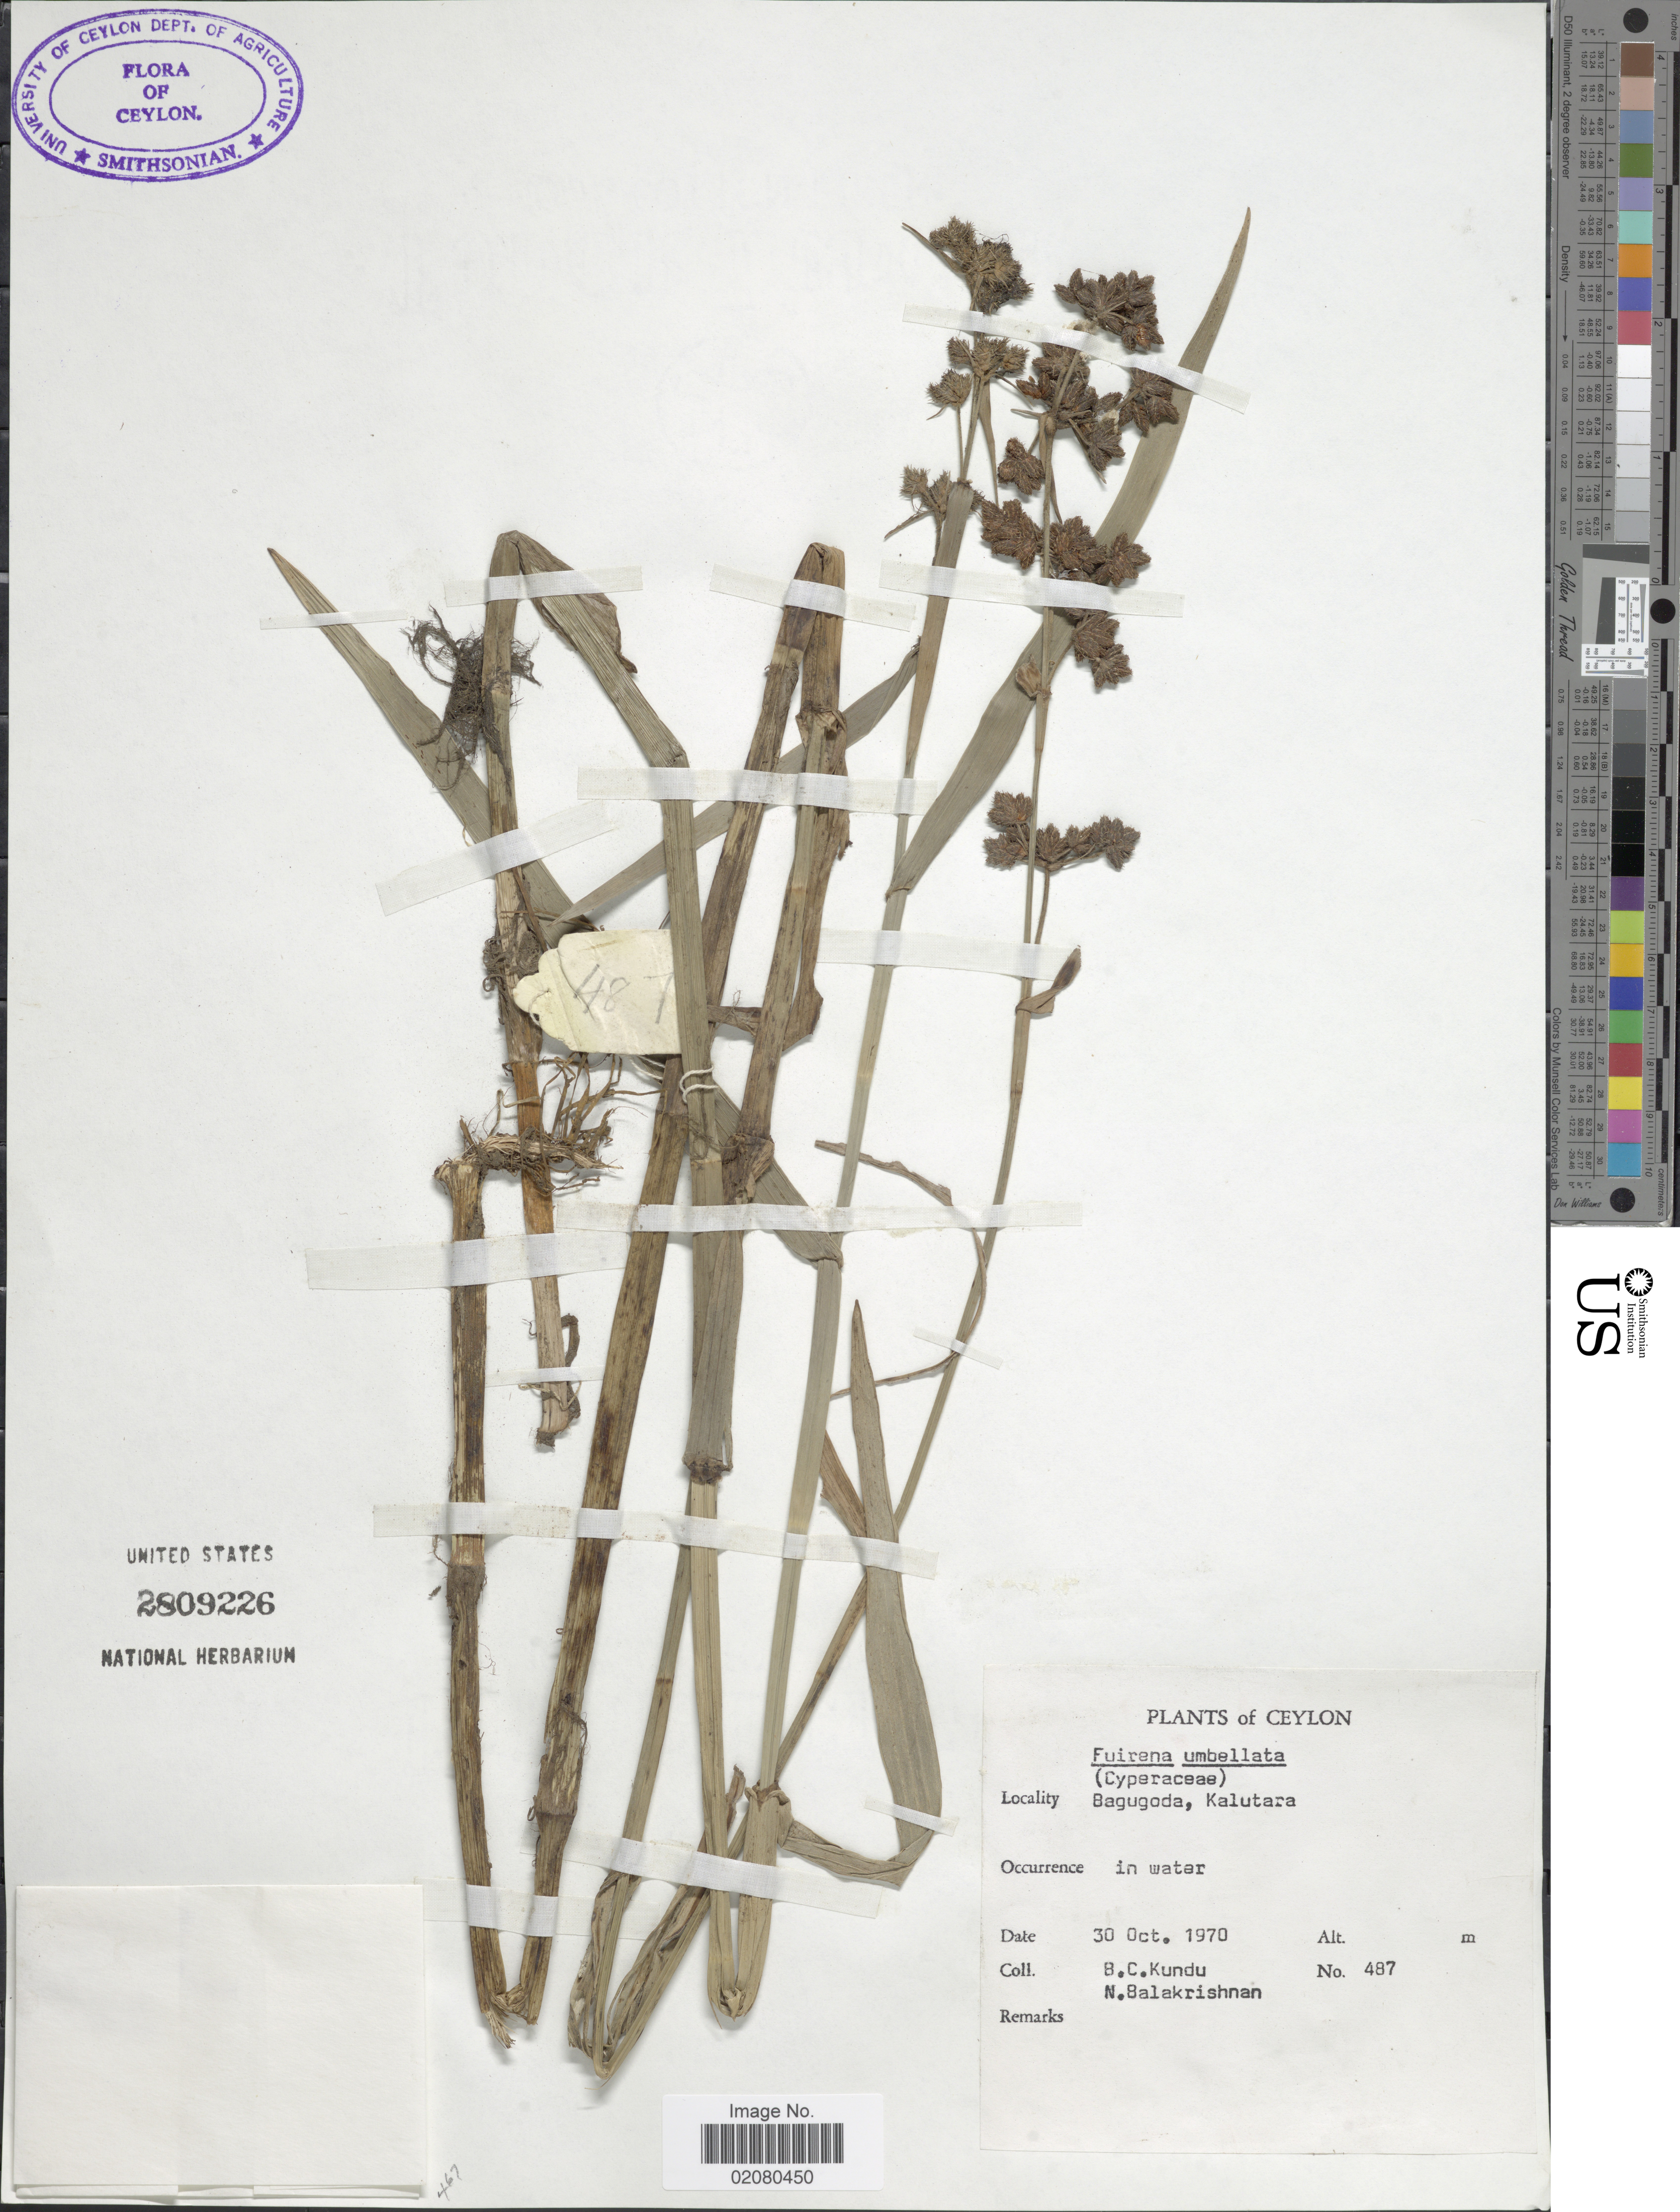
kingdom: Plantae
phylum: Tracheophyta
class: Liliopsida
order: Poales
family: Cyperaceae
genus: Fuirena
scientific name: Fuirena umbellata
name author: Rottb.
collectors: B. C. Kundu & N. Balakrishnan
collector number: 487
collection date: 1970-10-30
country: Sri Lanka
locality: Ceylon, Bagugoda, Kalutara.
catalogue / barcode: US 2809226